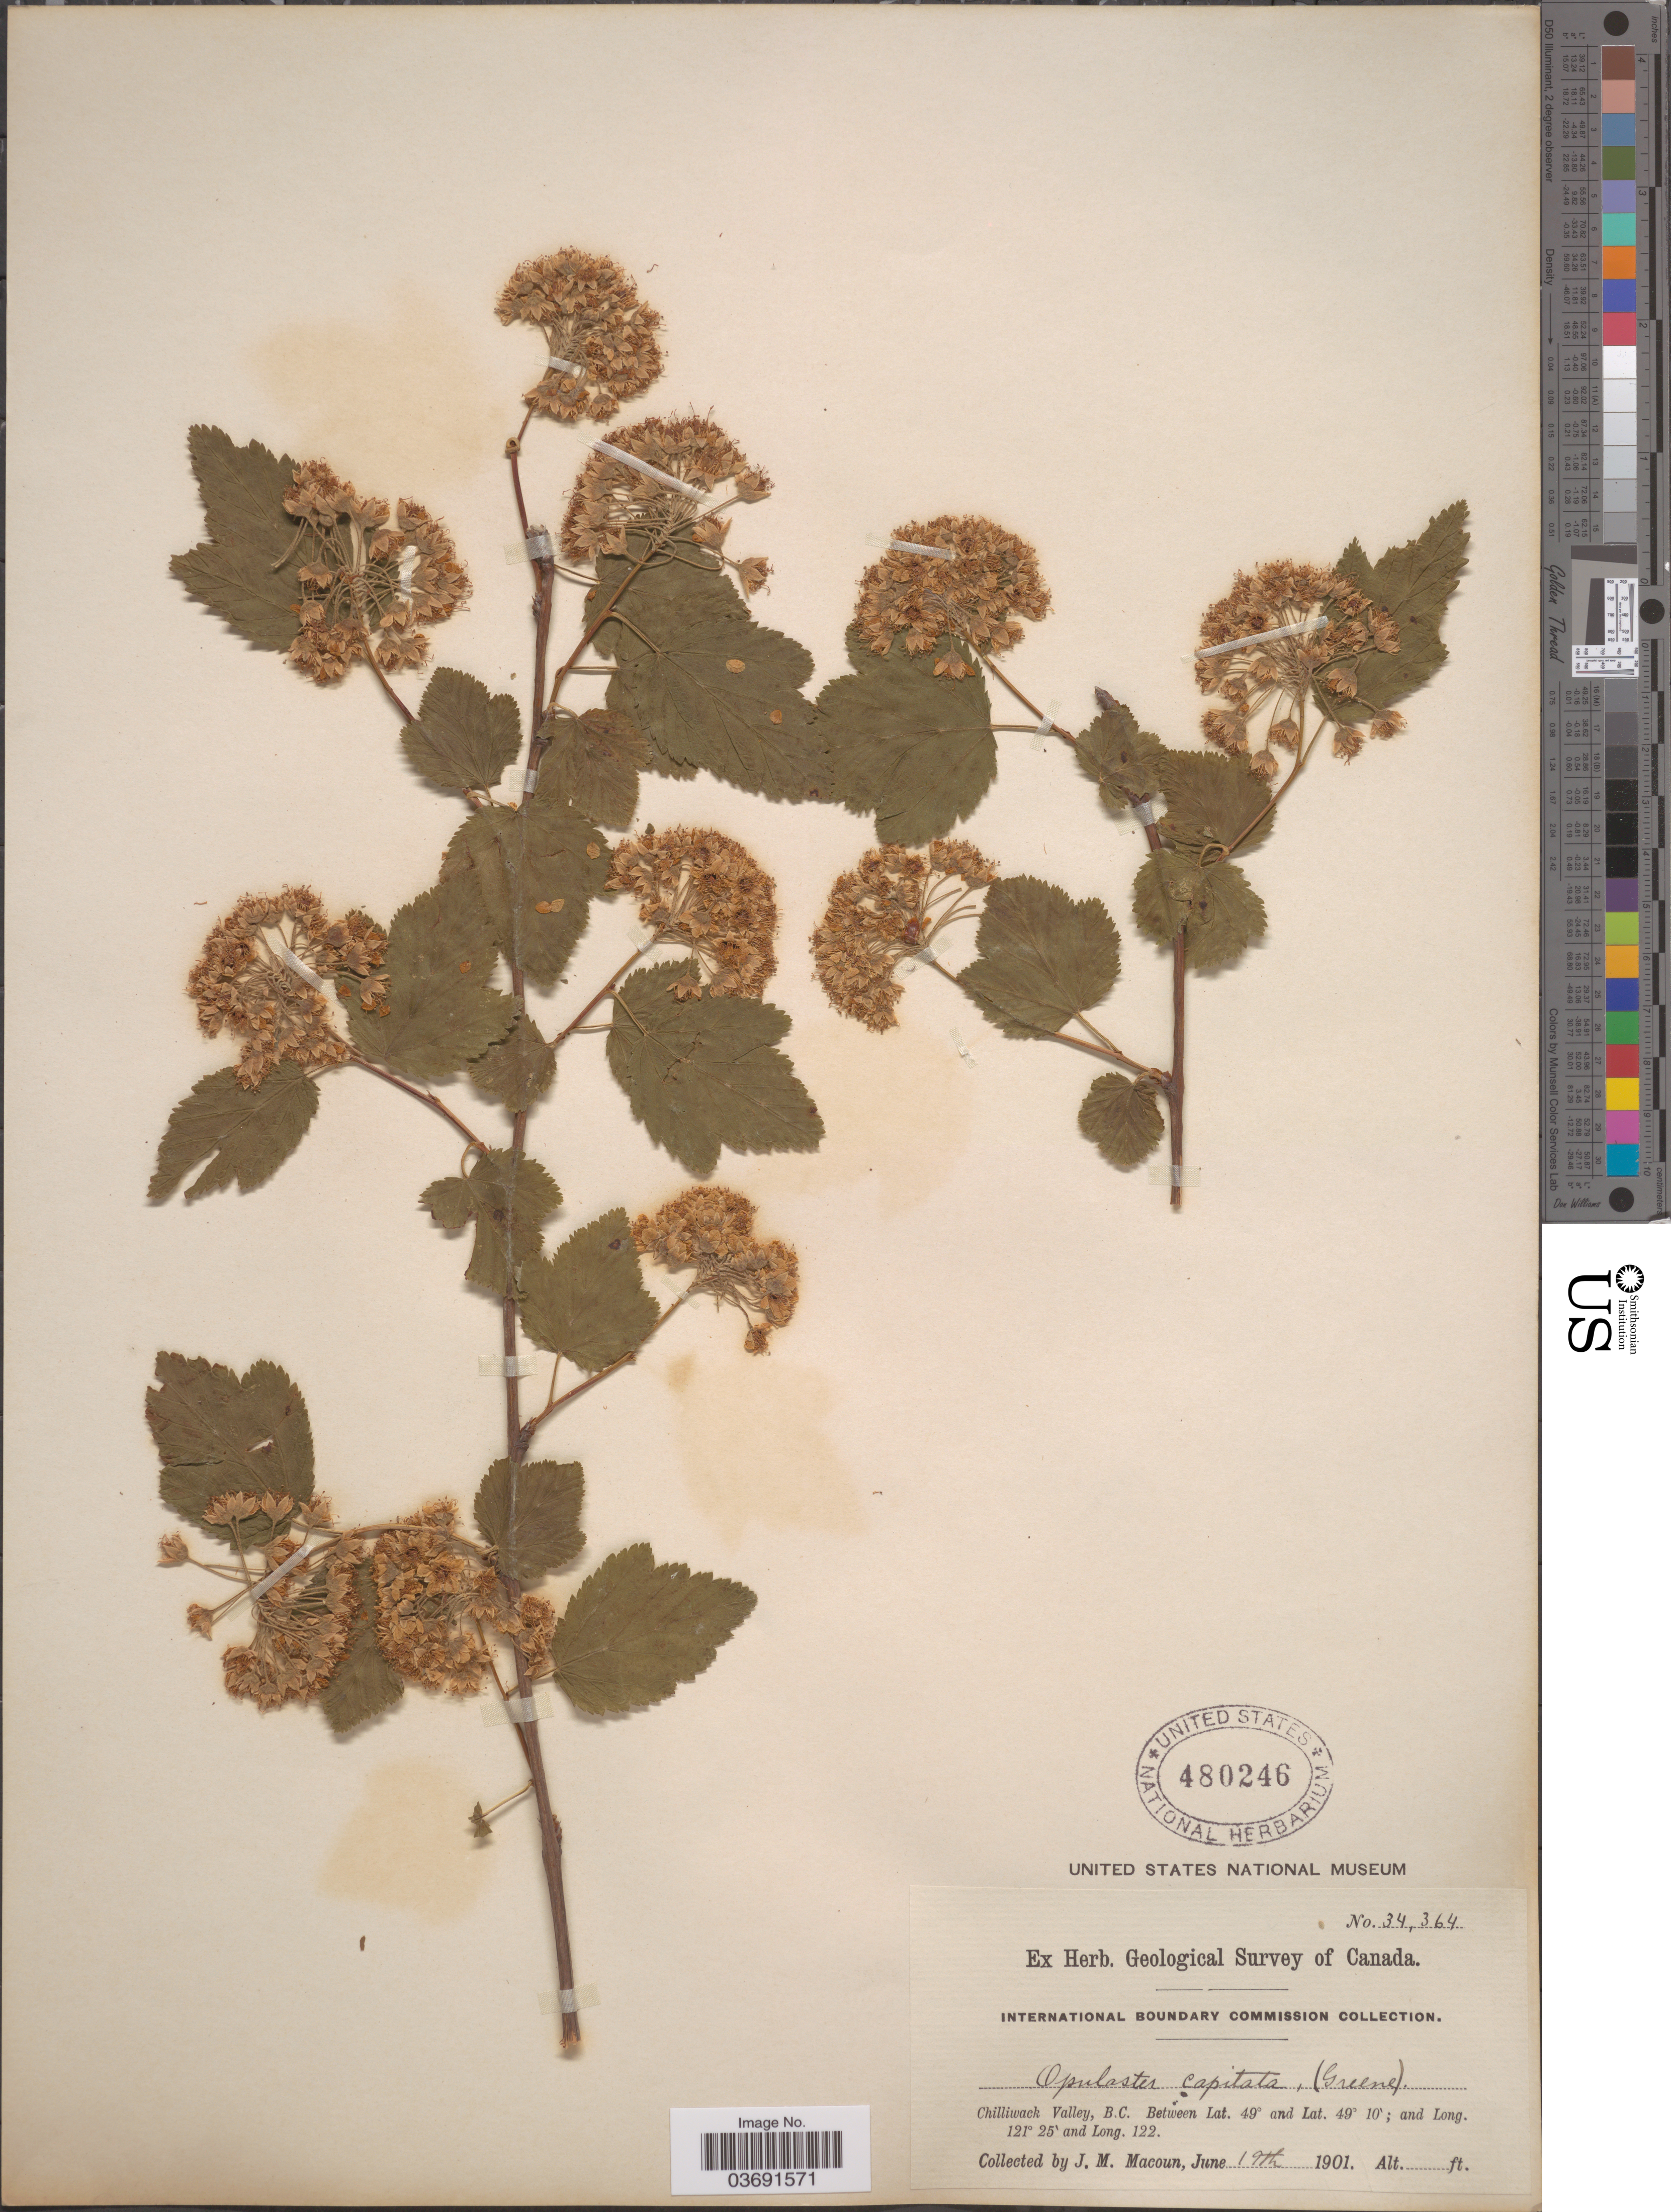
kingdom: Plantae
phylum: Tracheophyta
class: Magnoliopsida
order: Rosales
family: Rosaceae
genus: Physocarpus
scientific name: Physocarpus capitatus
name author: (Pursh) Kuntze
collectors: J. M. Macoun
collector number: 34364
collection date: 1901-06-19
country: Canada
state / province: British Columbia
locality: Chilliwack Valley.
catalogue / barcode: US 480246